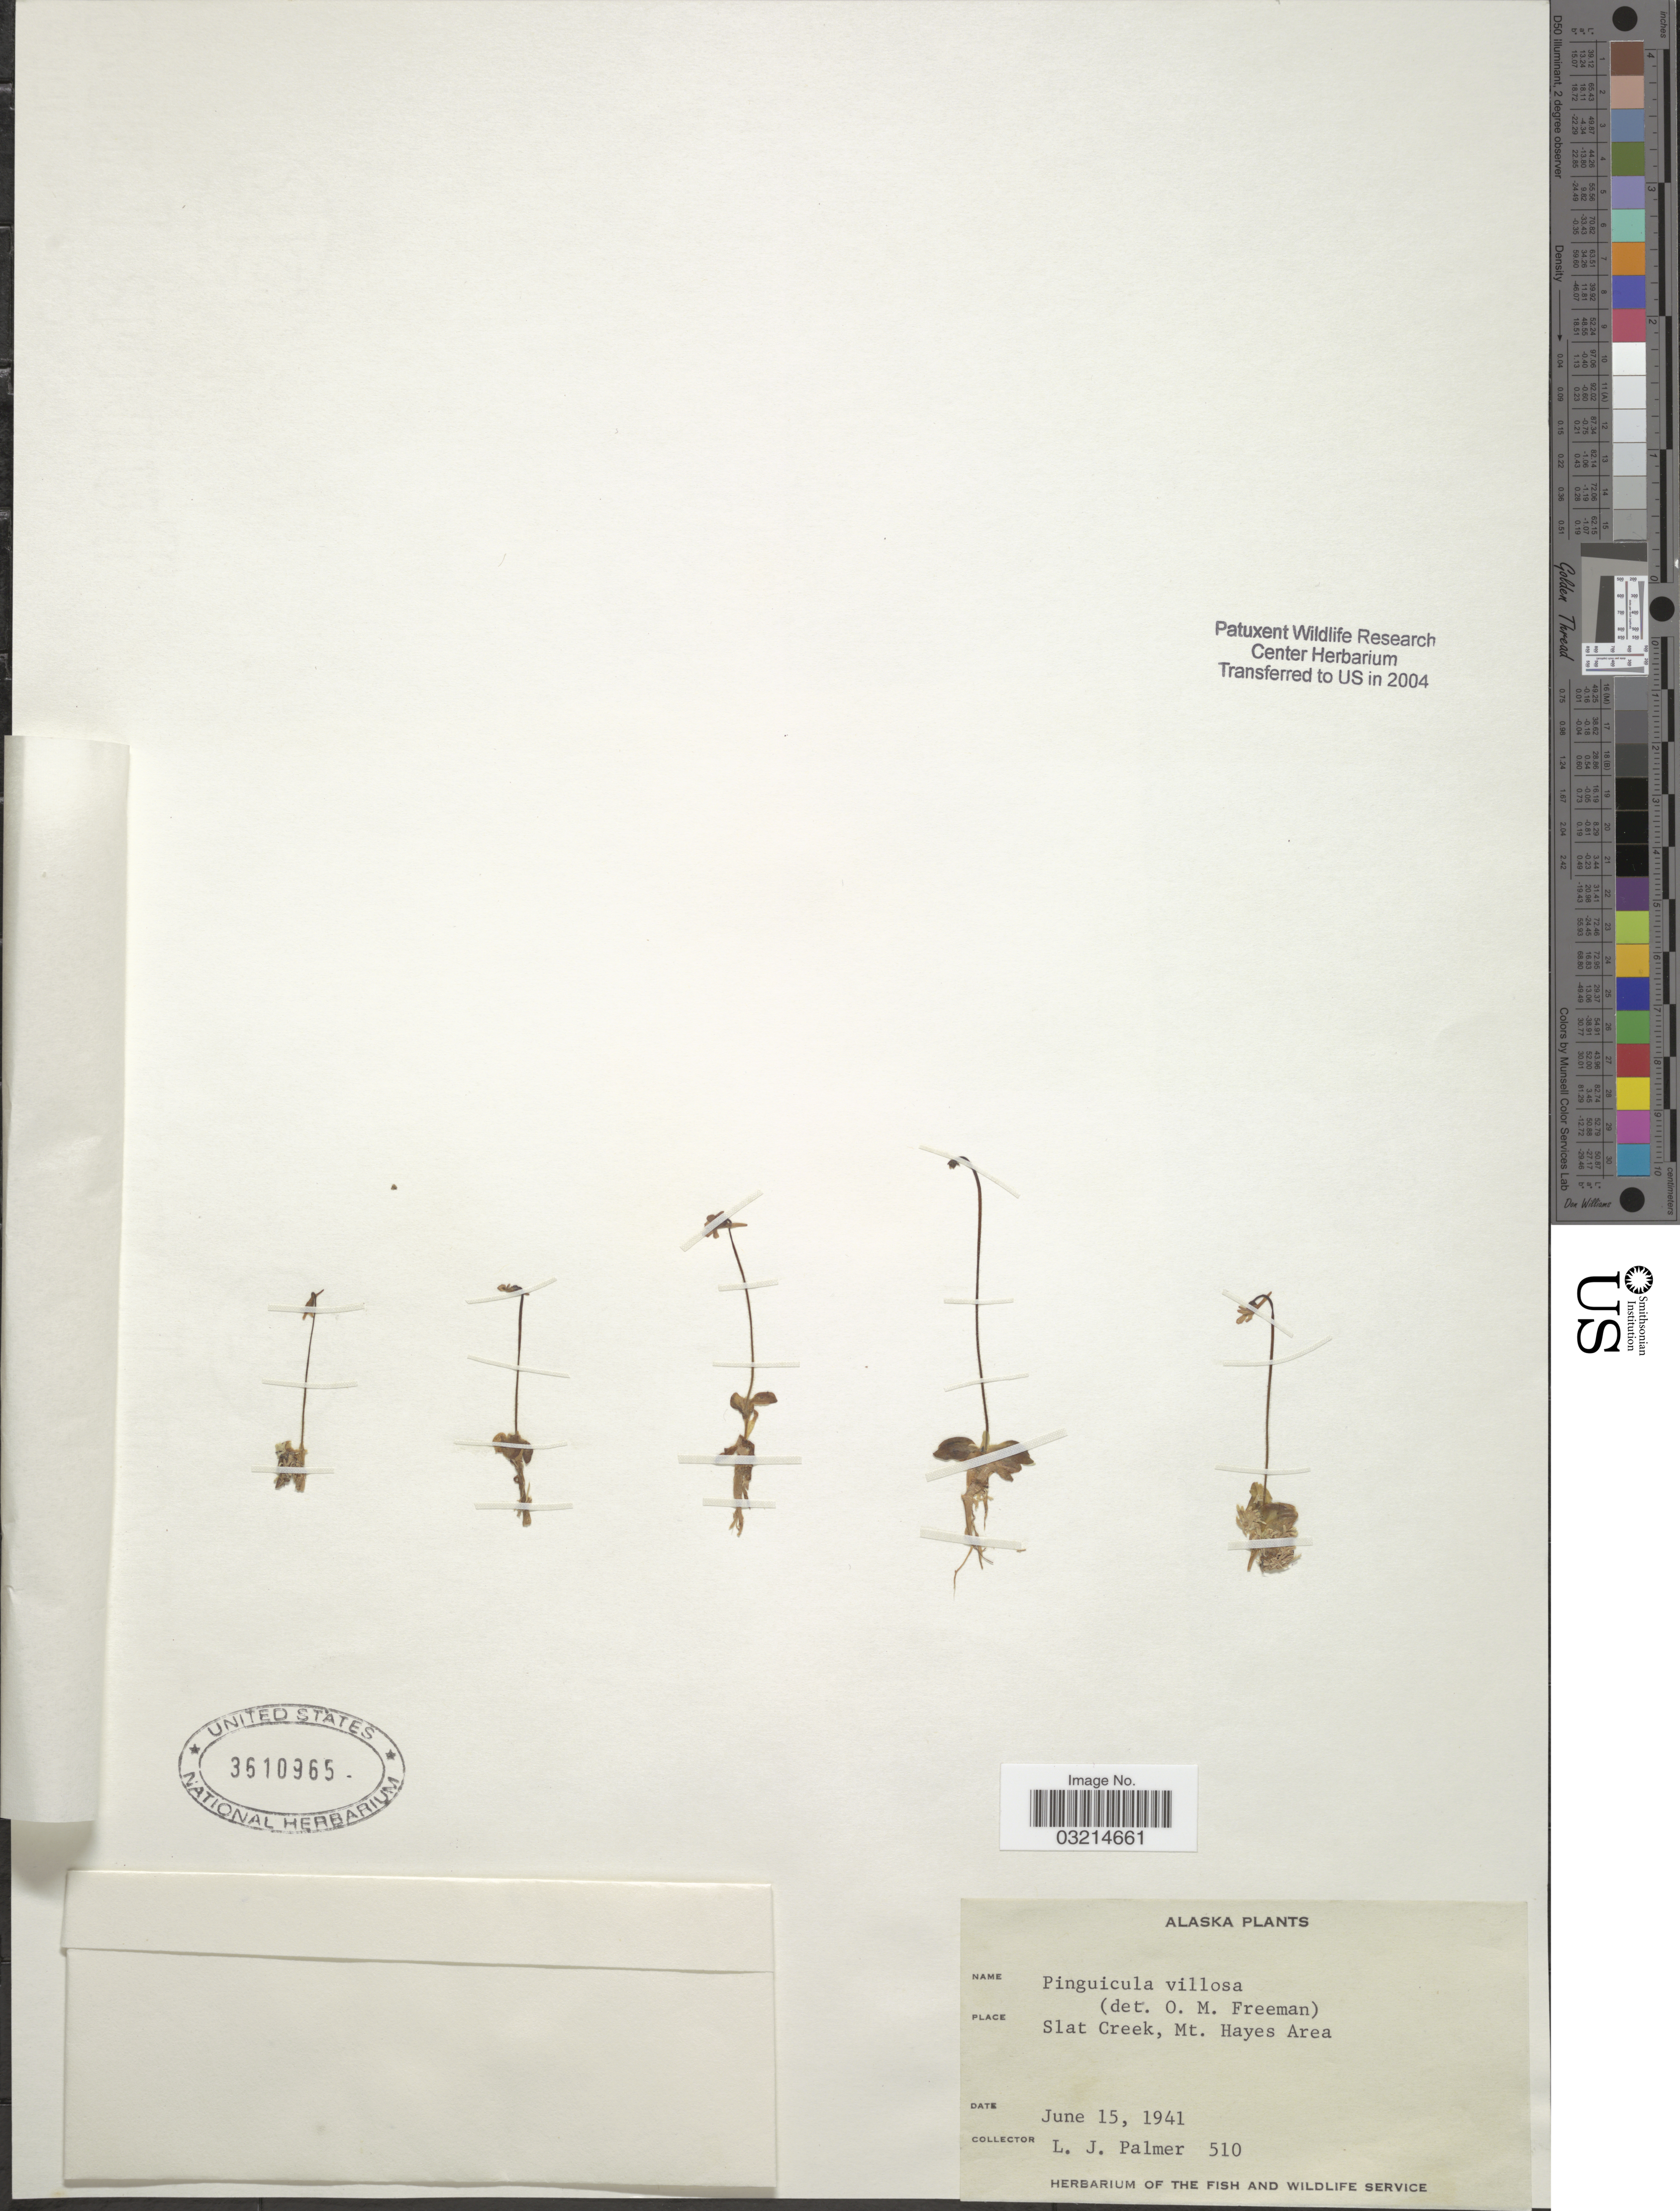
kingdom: Plantae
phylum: Tracheophyta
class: Magnoliopsida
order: Lamiales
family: Lentibulariaceae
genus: Pinguicula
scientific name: Pinguicula villosa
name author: L.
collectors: L. J. Palmer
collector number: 510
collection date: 1941-06-15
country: United States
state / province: Alaska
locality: Slat Creek, Mt. Hayes Area.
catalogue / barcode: US 3610965